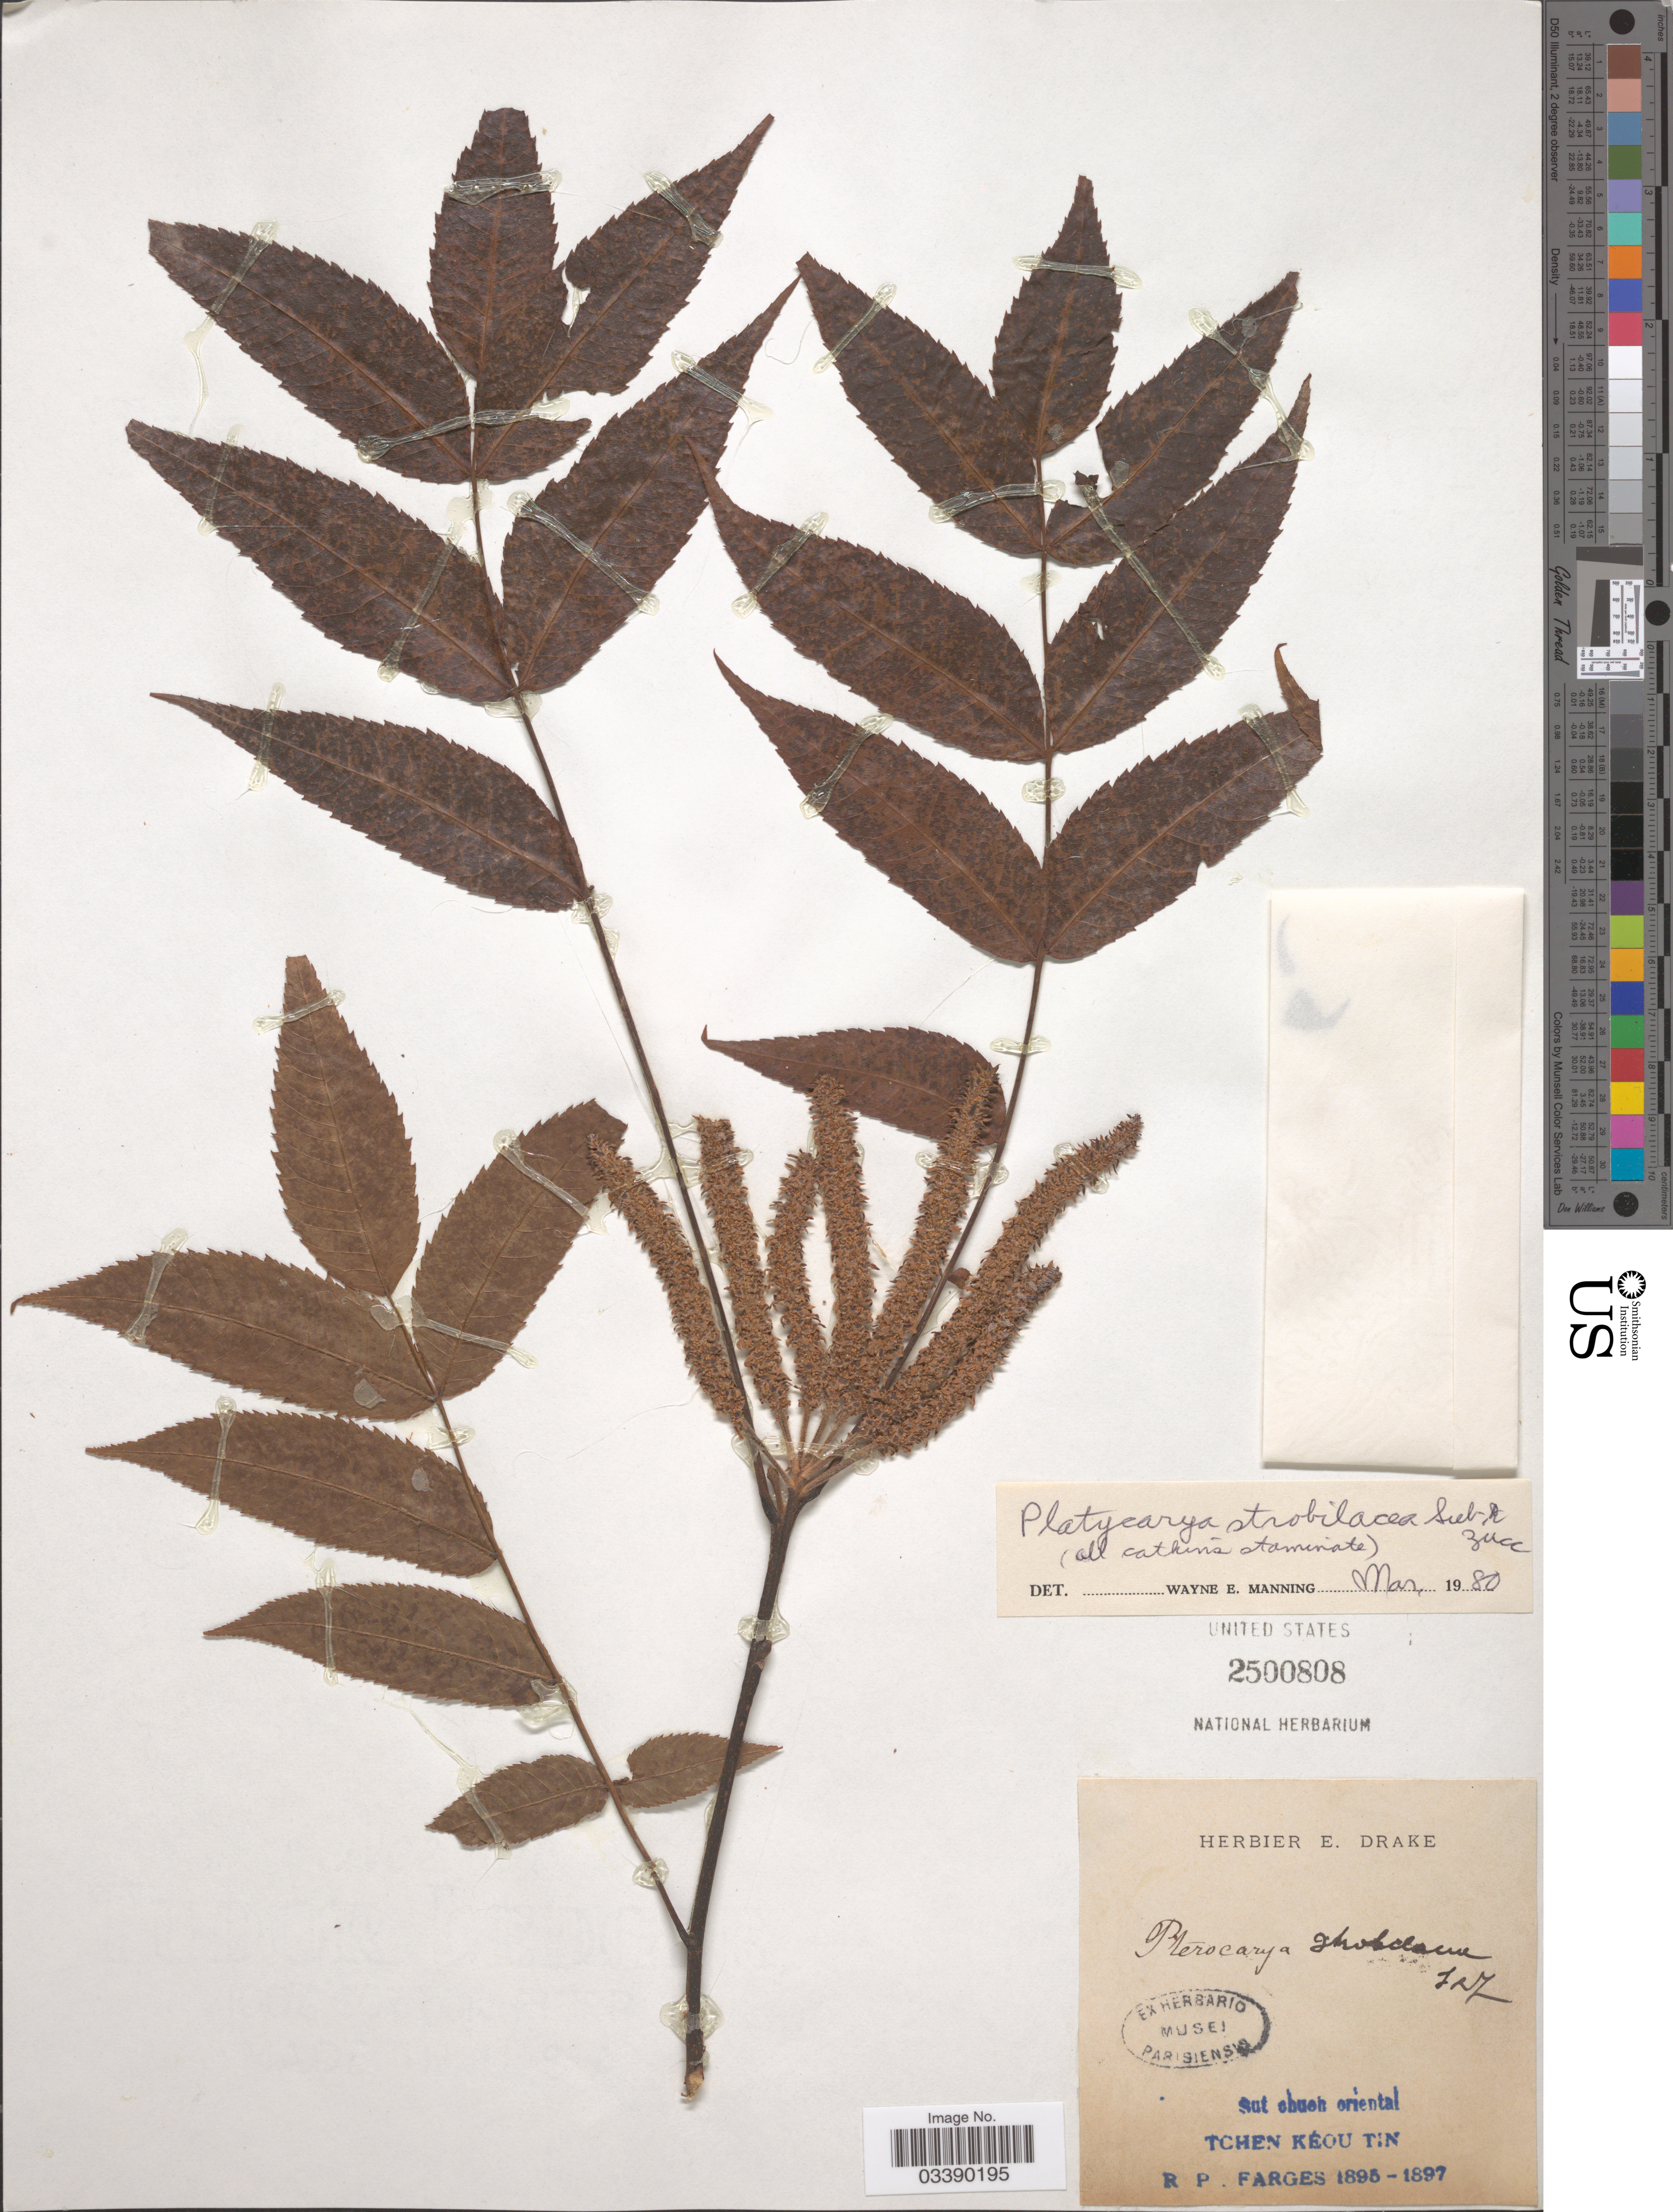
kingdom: Plantae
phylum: Tracheophyta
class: Magnoliopsida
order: Fagales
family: Juglandaceae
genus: Platycarya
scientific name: Platycarya strobilacea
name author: Siebold & Zucc.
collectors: R. Farges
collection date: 1895/1897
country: China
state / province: Sichuan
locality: Sut chuen oriental Tchen Kéou Tin.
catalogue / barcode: US 2500808